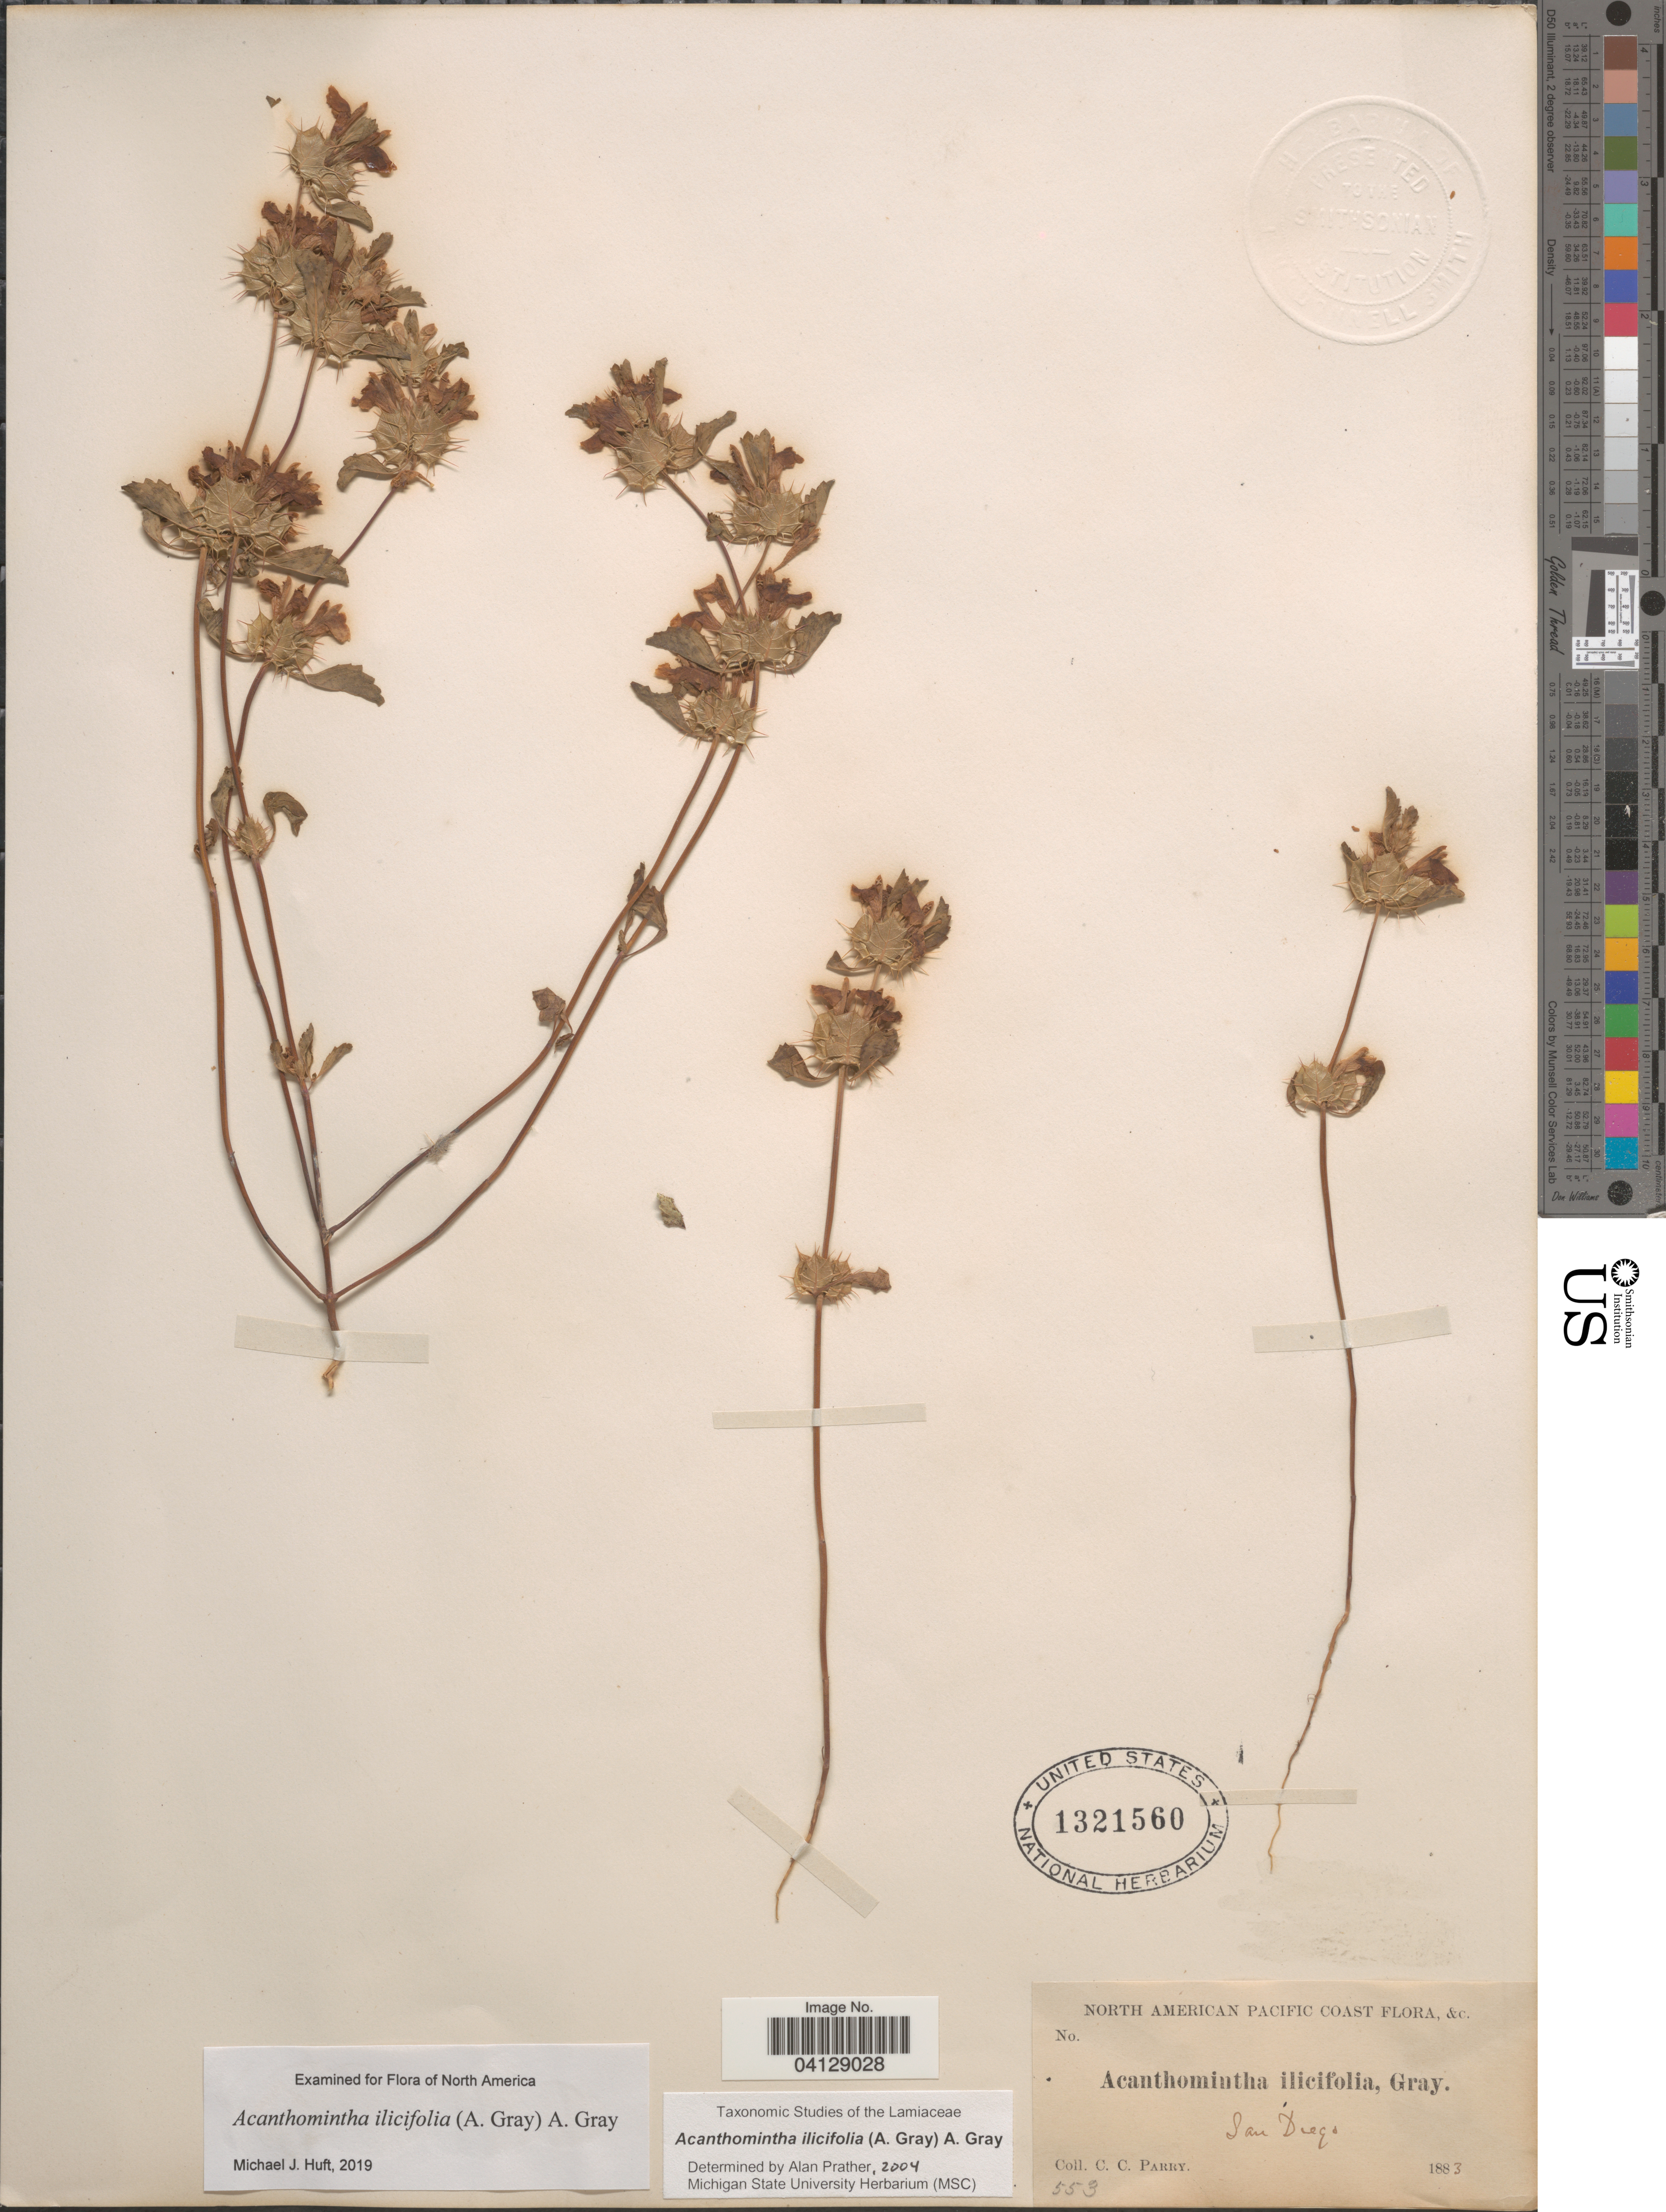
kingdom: Plantae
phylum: Tracheophyta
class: Magnoliopsida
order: Lamiales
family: Lamiaceae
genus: Acanthomintha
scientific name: Acanthomintha ilicifolia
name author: A. Gray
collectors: C. C. Parry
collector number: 553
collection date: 1883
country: United States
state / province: California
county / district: San Diego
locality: North American Pacific Coast, &c. San Diego.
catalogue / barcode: US 1321560